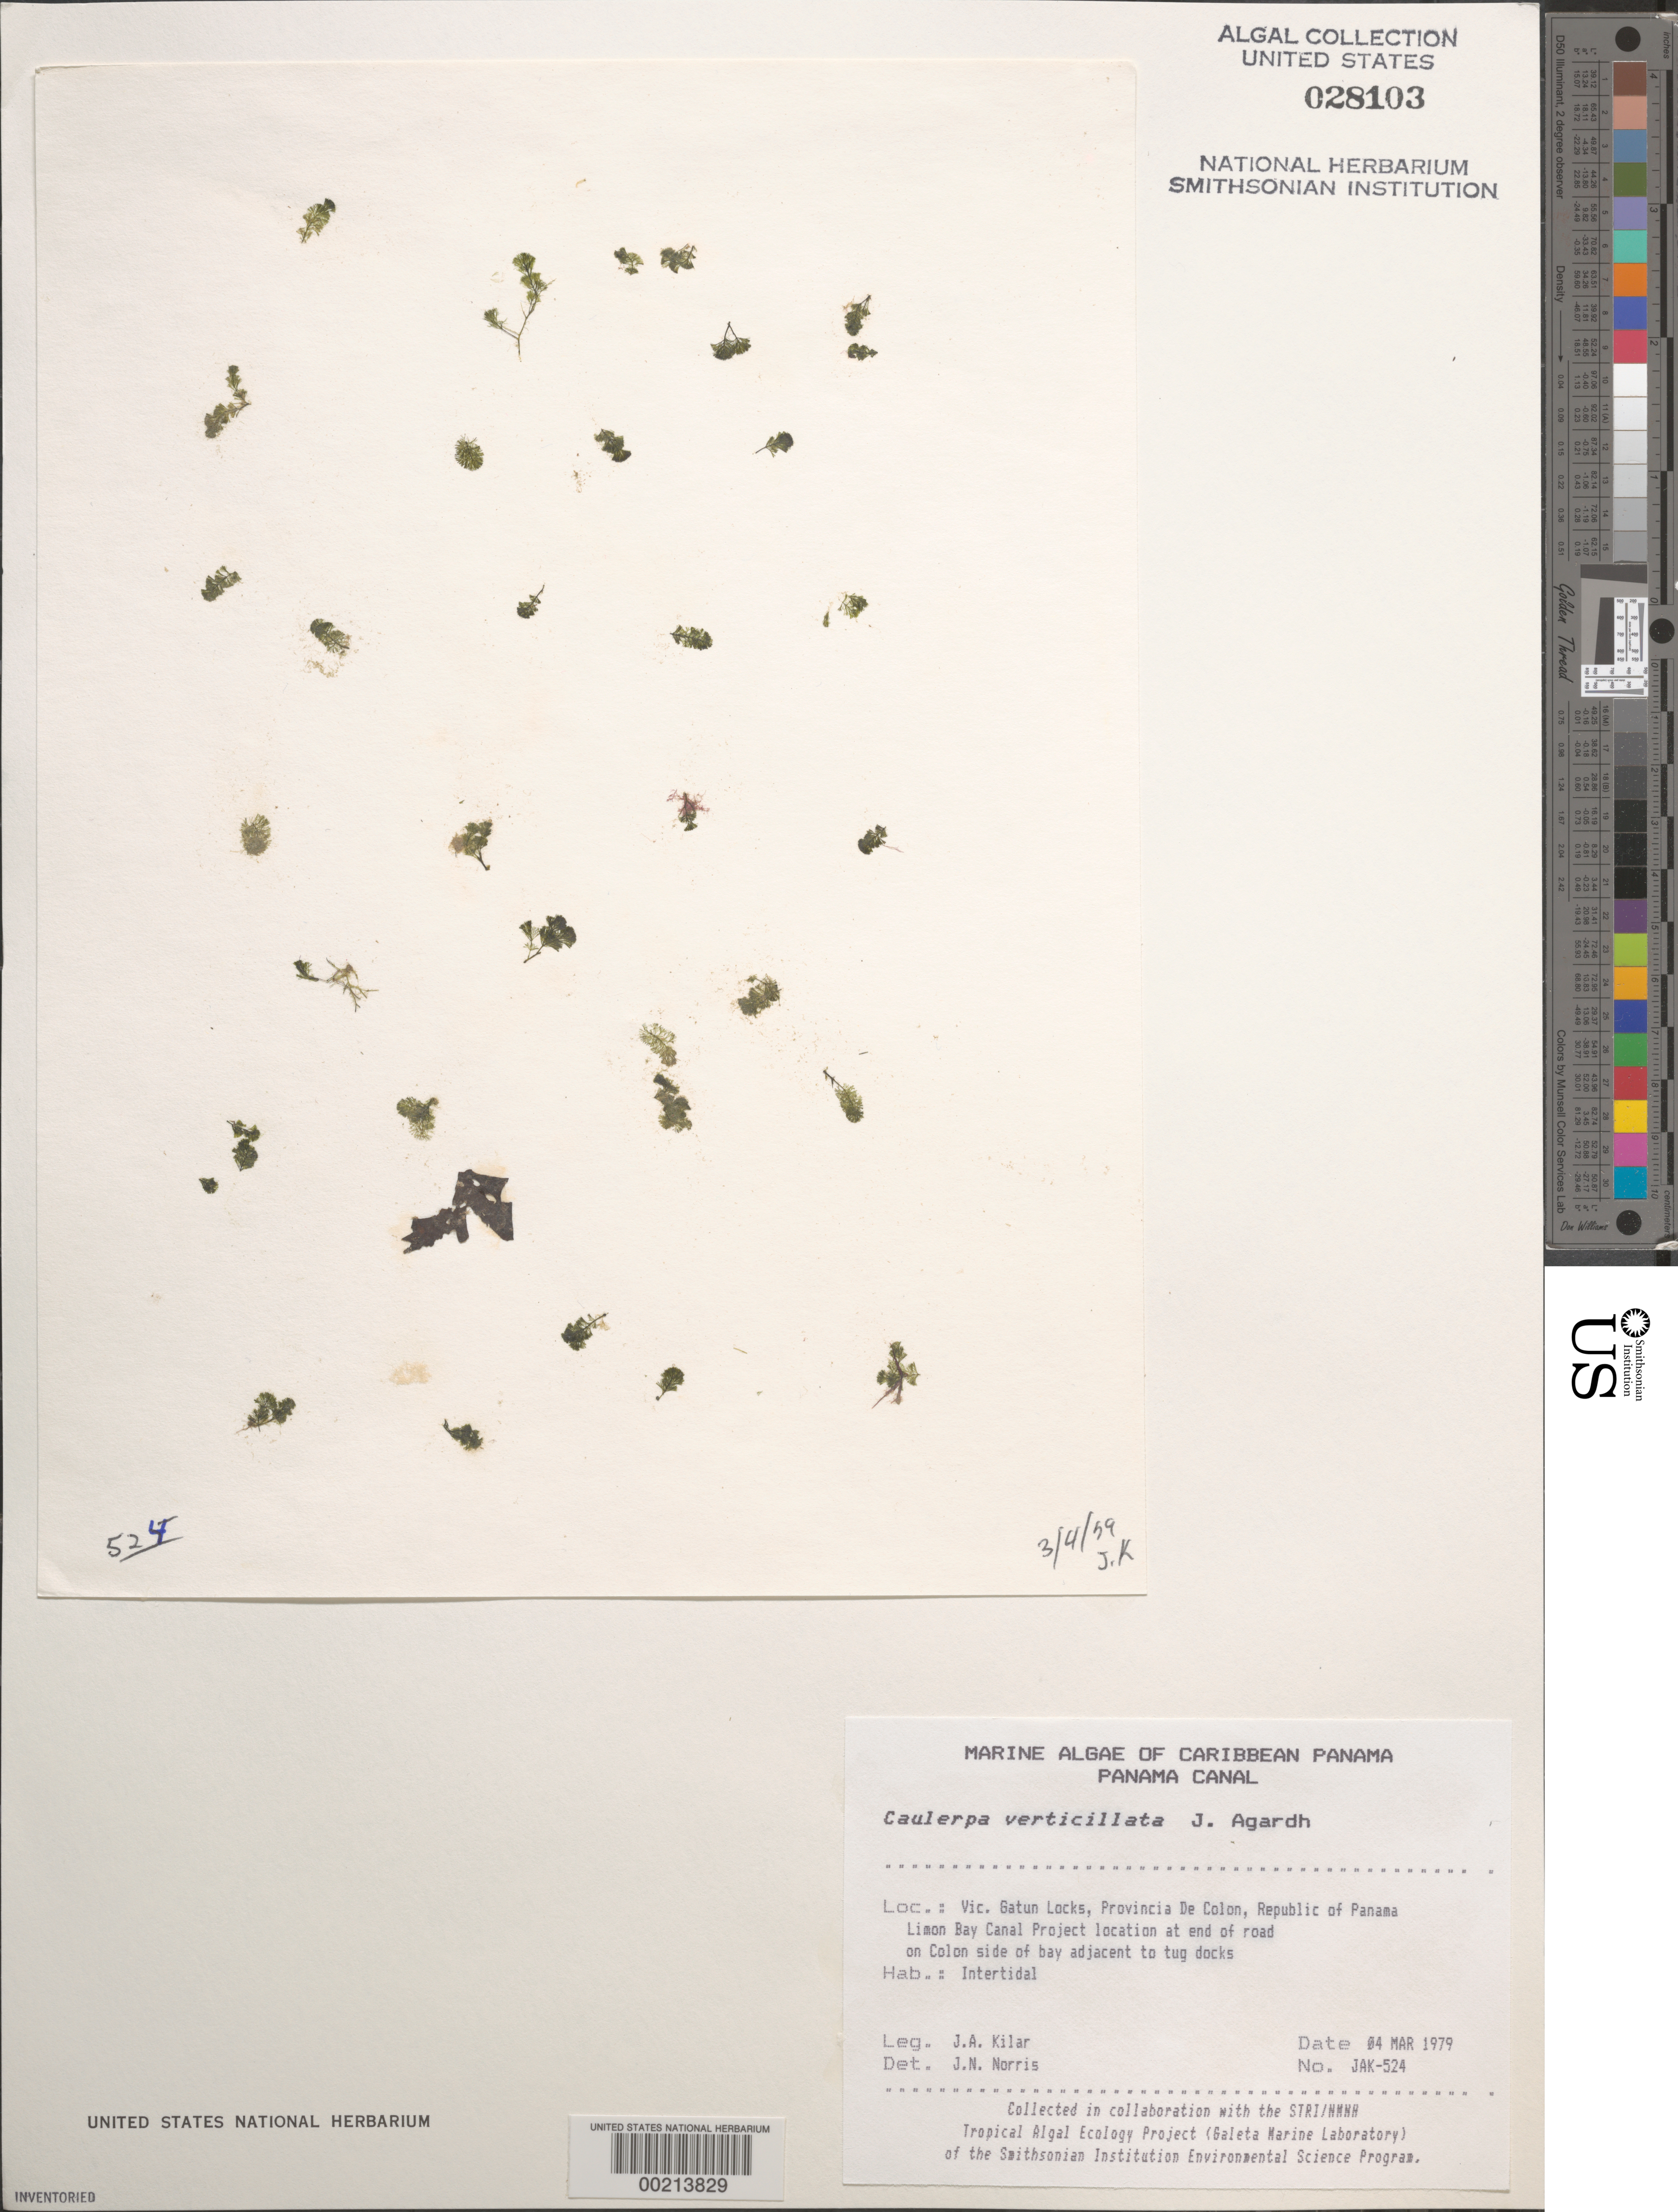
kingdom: Plantae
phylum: Chlorophyta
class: Ulvophyceae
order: Bryopsidales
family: Caulerpaceae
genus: Caulerpa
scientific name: Caulerpa verticillata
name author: J. Agardh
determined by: Norris, James N.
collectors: J. A. Kilar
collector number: JAK-524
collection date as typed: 04 Mar 1979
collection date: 1979-03-04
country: Panama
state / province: Colón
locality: Gatun Locks area, Limon Bay Canal Project, Panama Canal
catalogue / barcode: US 28103